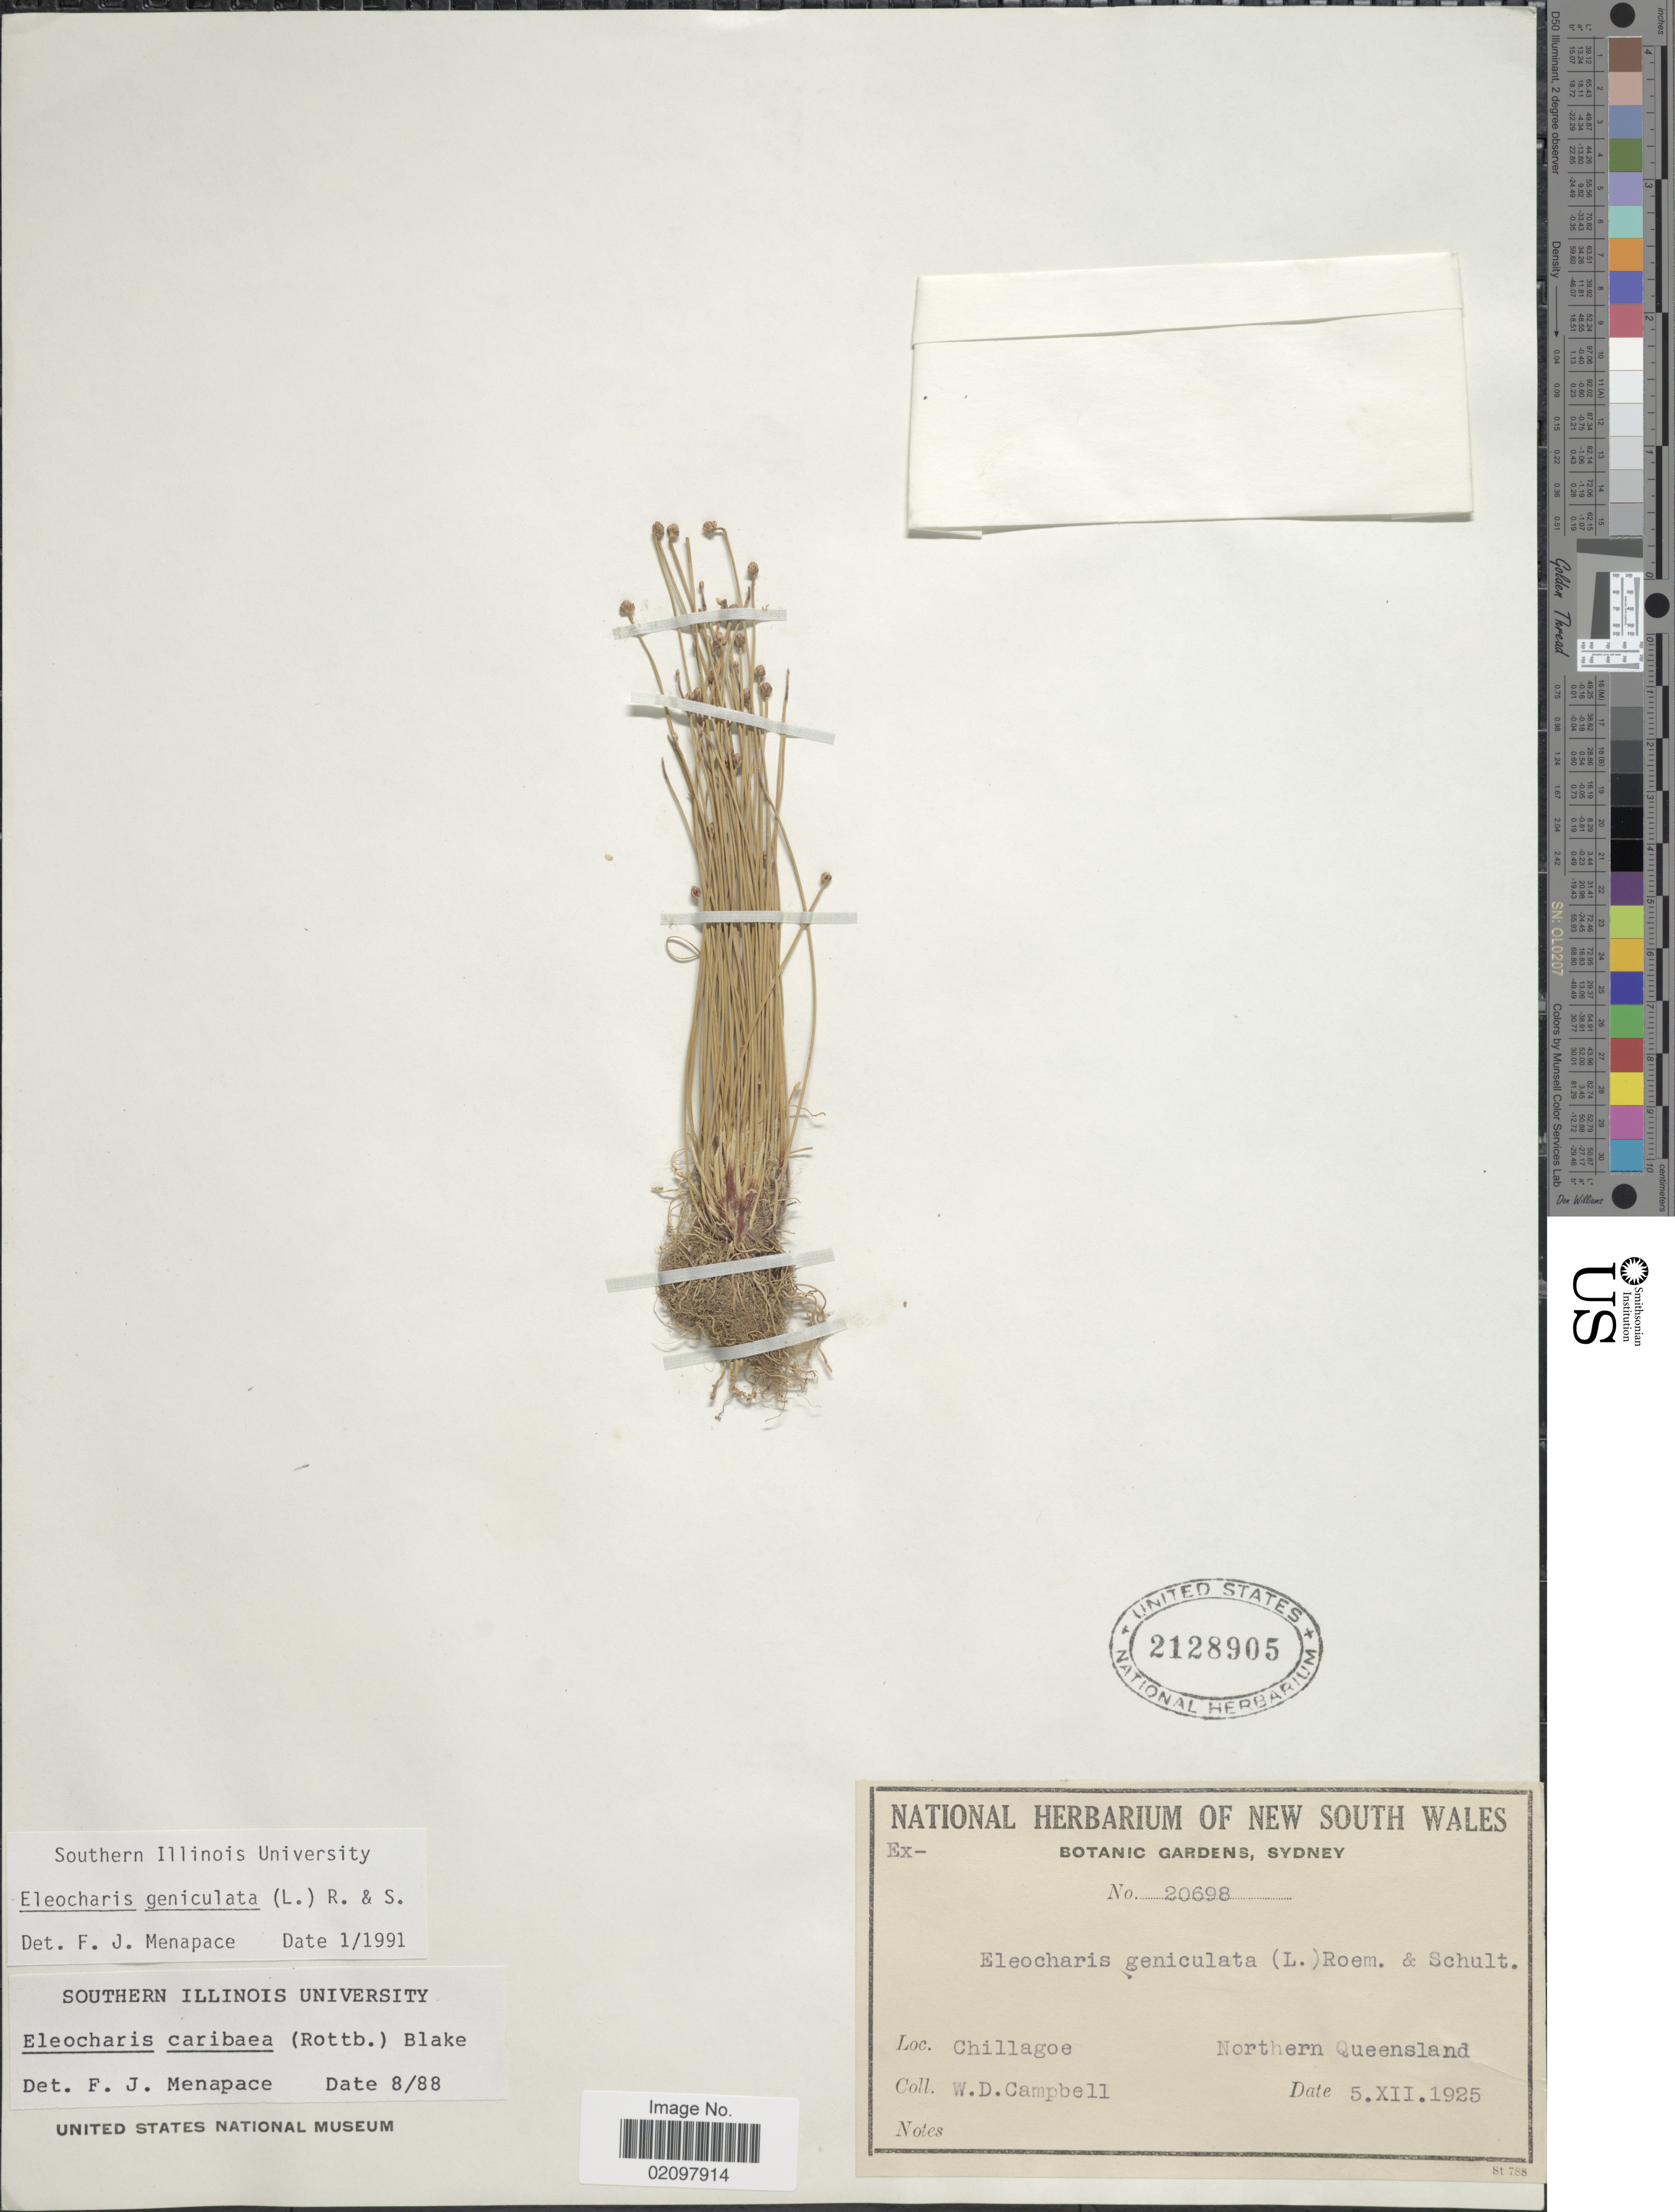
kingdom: Plantae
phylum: Tracheophyta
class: Liliopsida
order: Poales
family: Cyperaceae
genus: Eleocharis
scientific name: Eleocharis geniculata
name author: (L.) Roem. & Schult.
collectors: W. D. Campbell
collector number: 20698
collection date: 1925-12-05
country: Australia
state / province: Queensland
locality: Chillagoe, Northern Queensland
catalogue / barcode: US 2128905